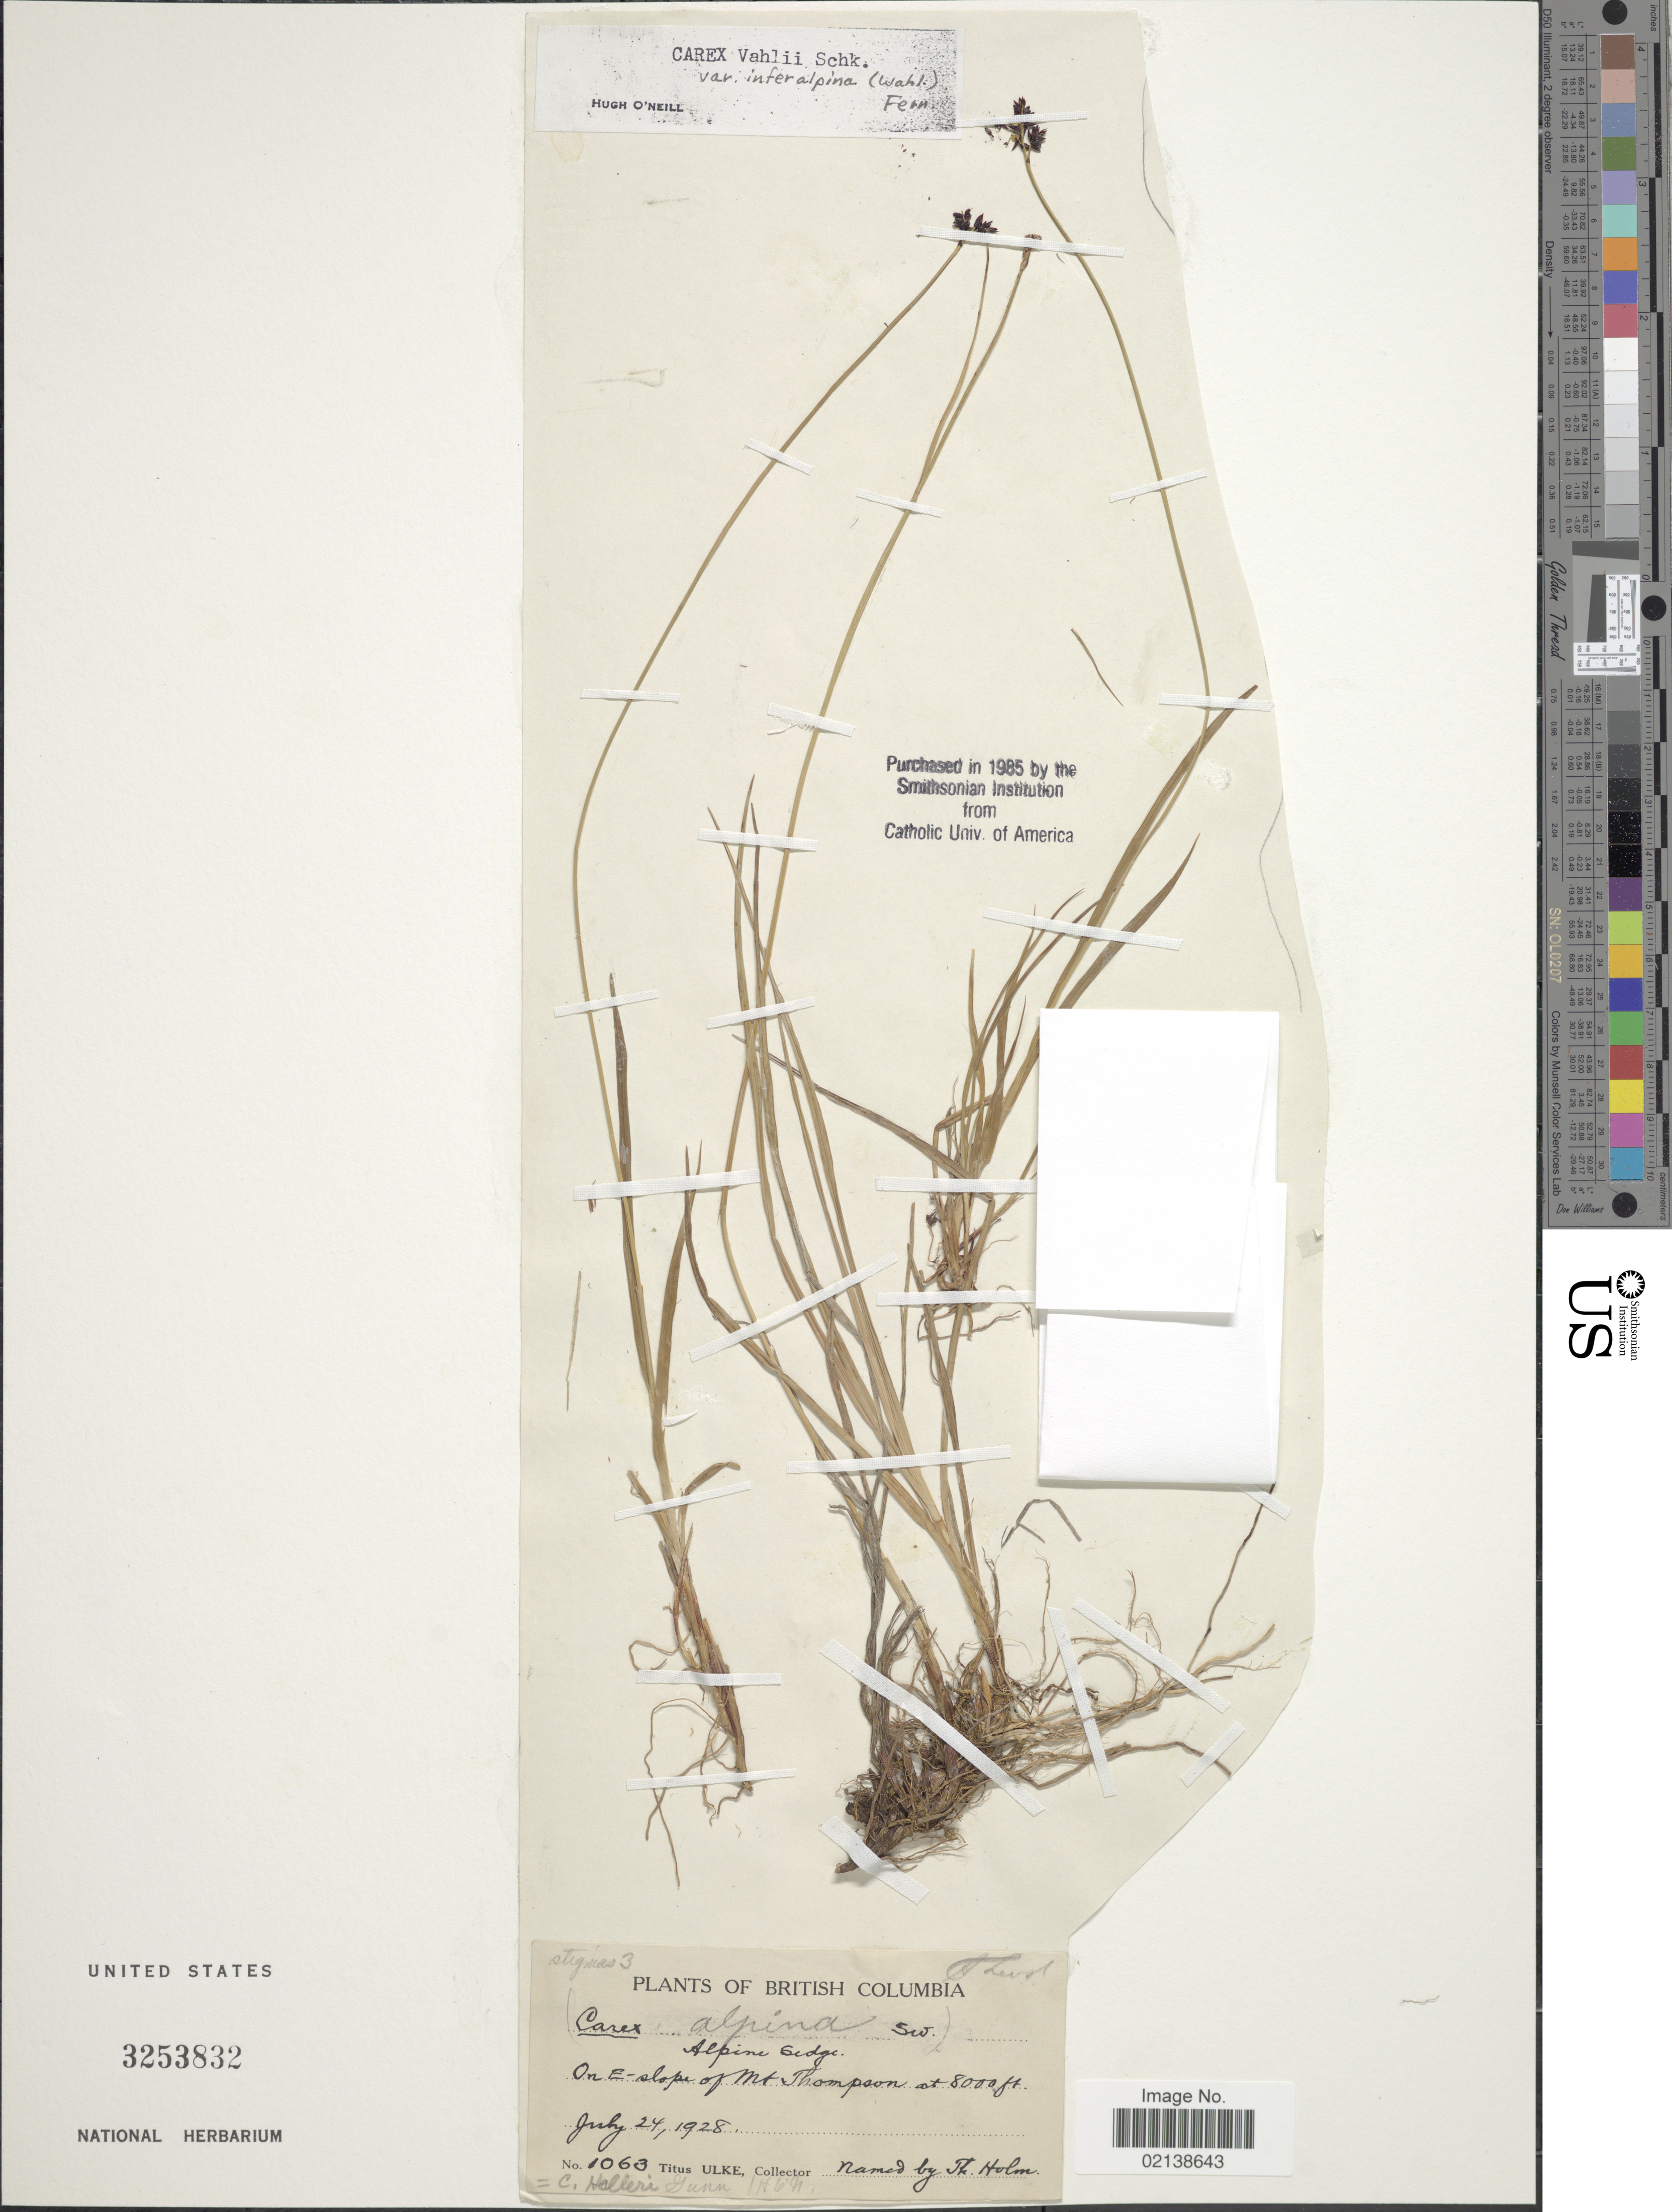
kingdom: Plantae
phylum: Tracheophyta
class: Liliopsida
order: Poales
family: Cyperaceae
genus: Carex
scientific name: Carex media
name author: R. Br.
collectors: T. Ulke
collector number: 1063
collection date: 1928-07-24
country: Canada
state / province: British Columbia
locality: On E slope of Mt. Thompson.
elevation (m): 2438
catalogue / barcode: US 3253832